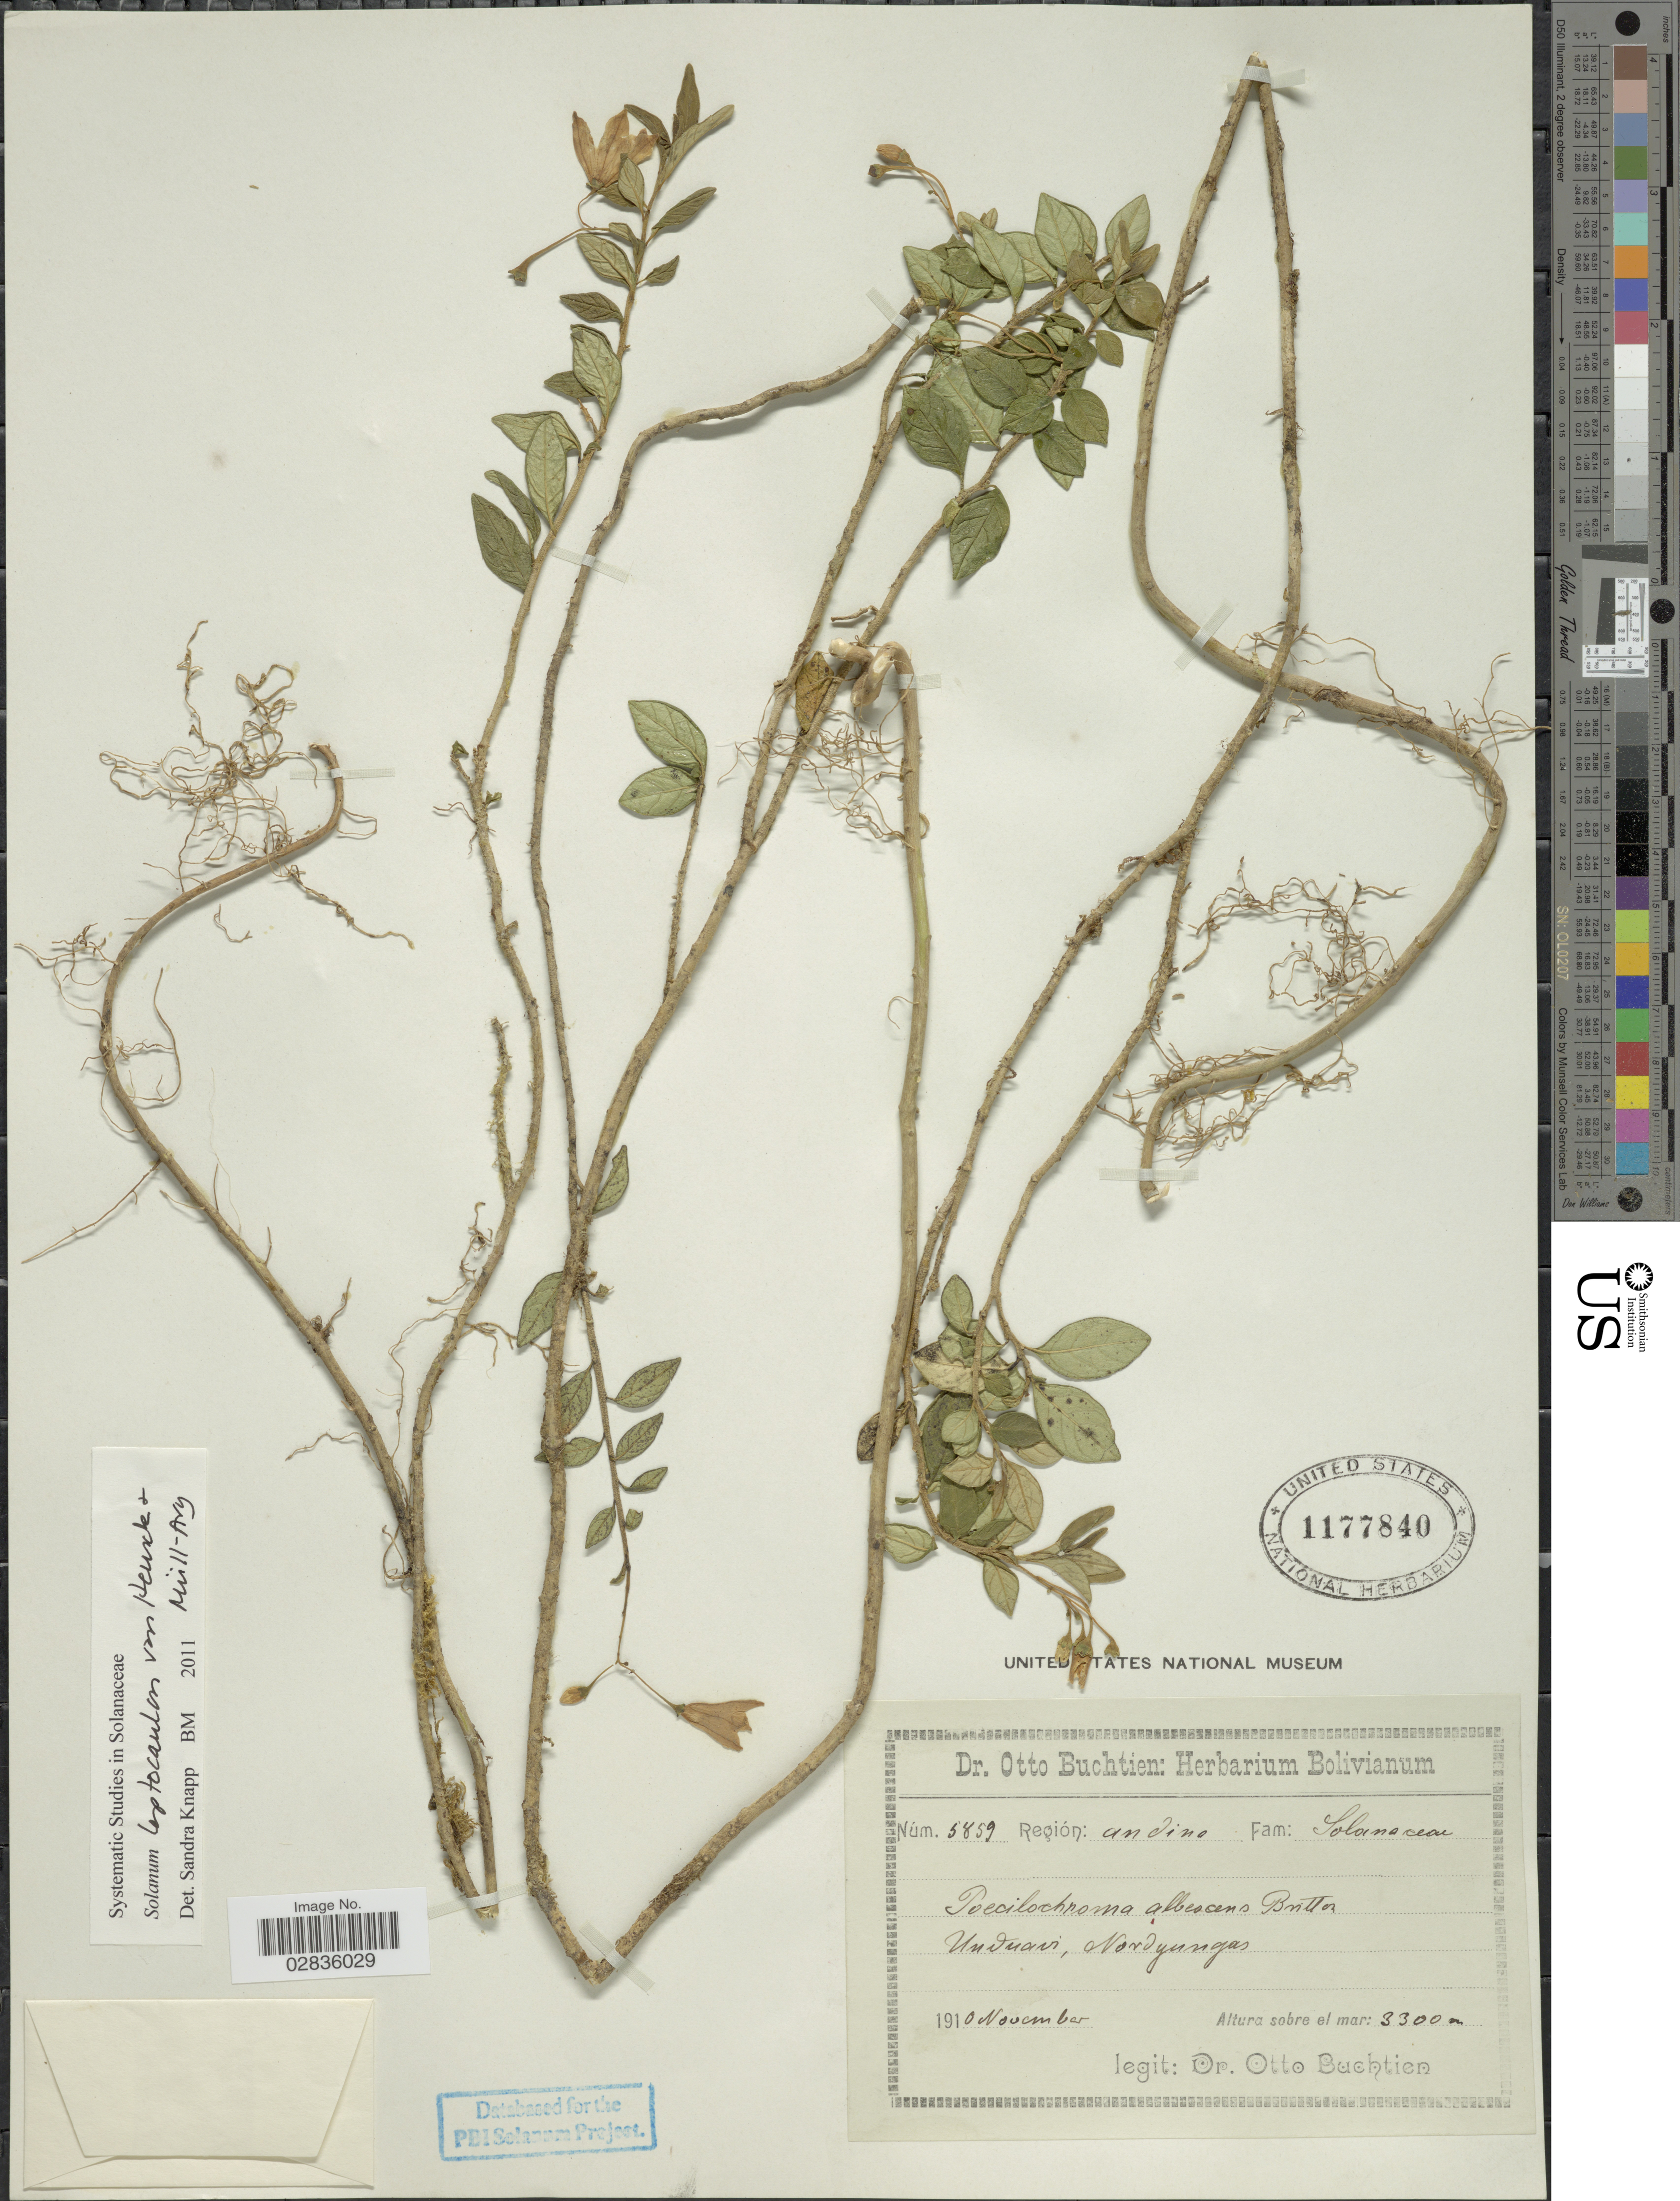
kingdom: Plantae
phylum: Tracheophyta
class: Magnoliopsida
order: Solanales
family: Solanaceae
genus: Solanum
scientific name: Solanum leptocaulon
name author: Van Heurck & Müll. Arg.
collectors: O. Buchtien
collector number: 5859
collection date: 1910-11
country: Bolivia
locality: Región: andina. Unduavi, Nordyungas.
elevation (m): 3300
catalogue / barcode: US 1177840